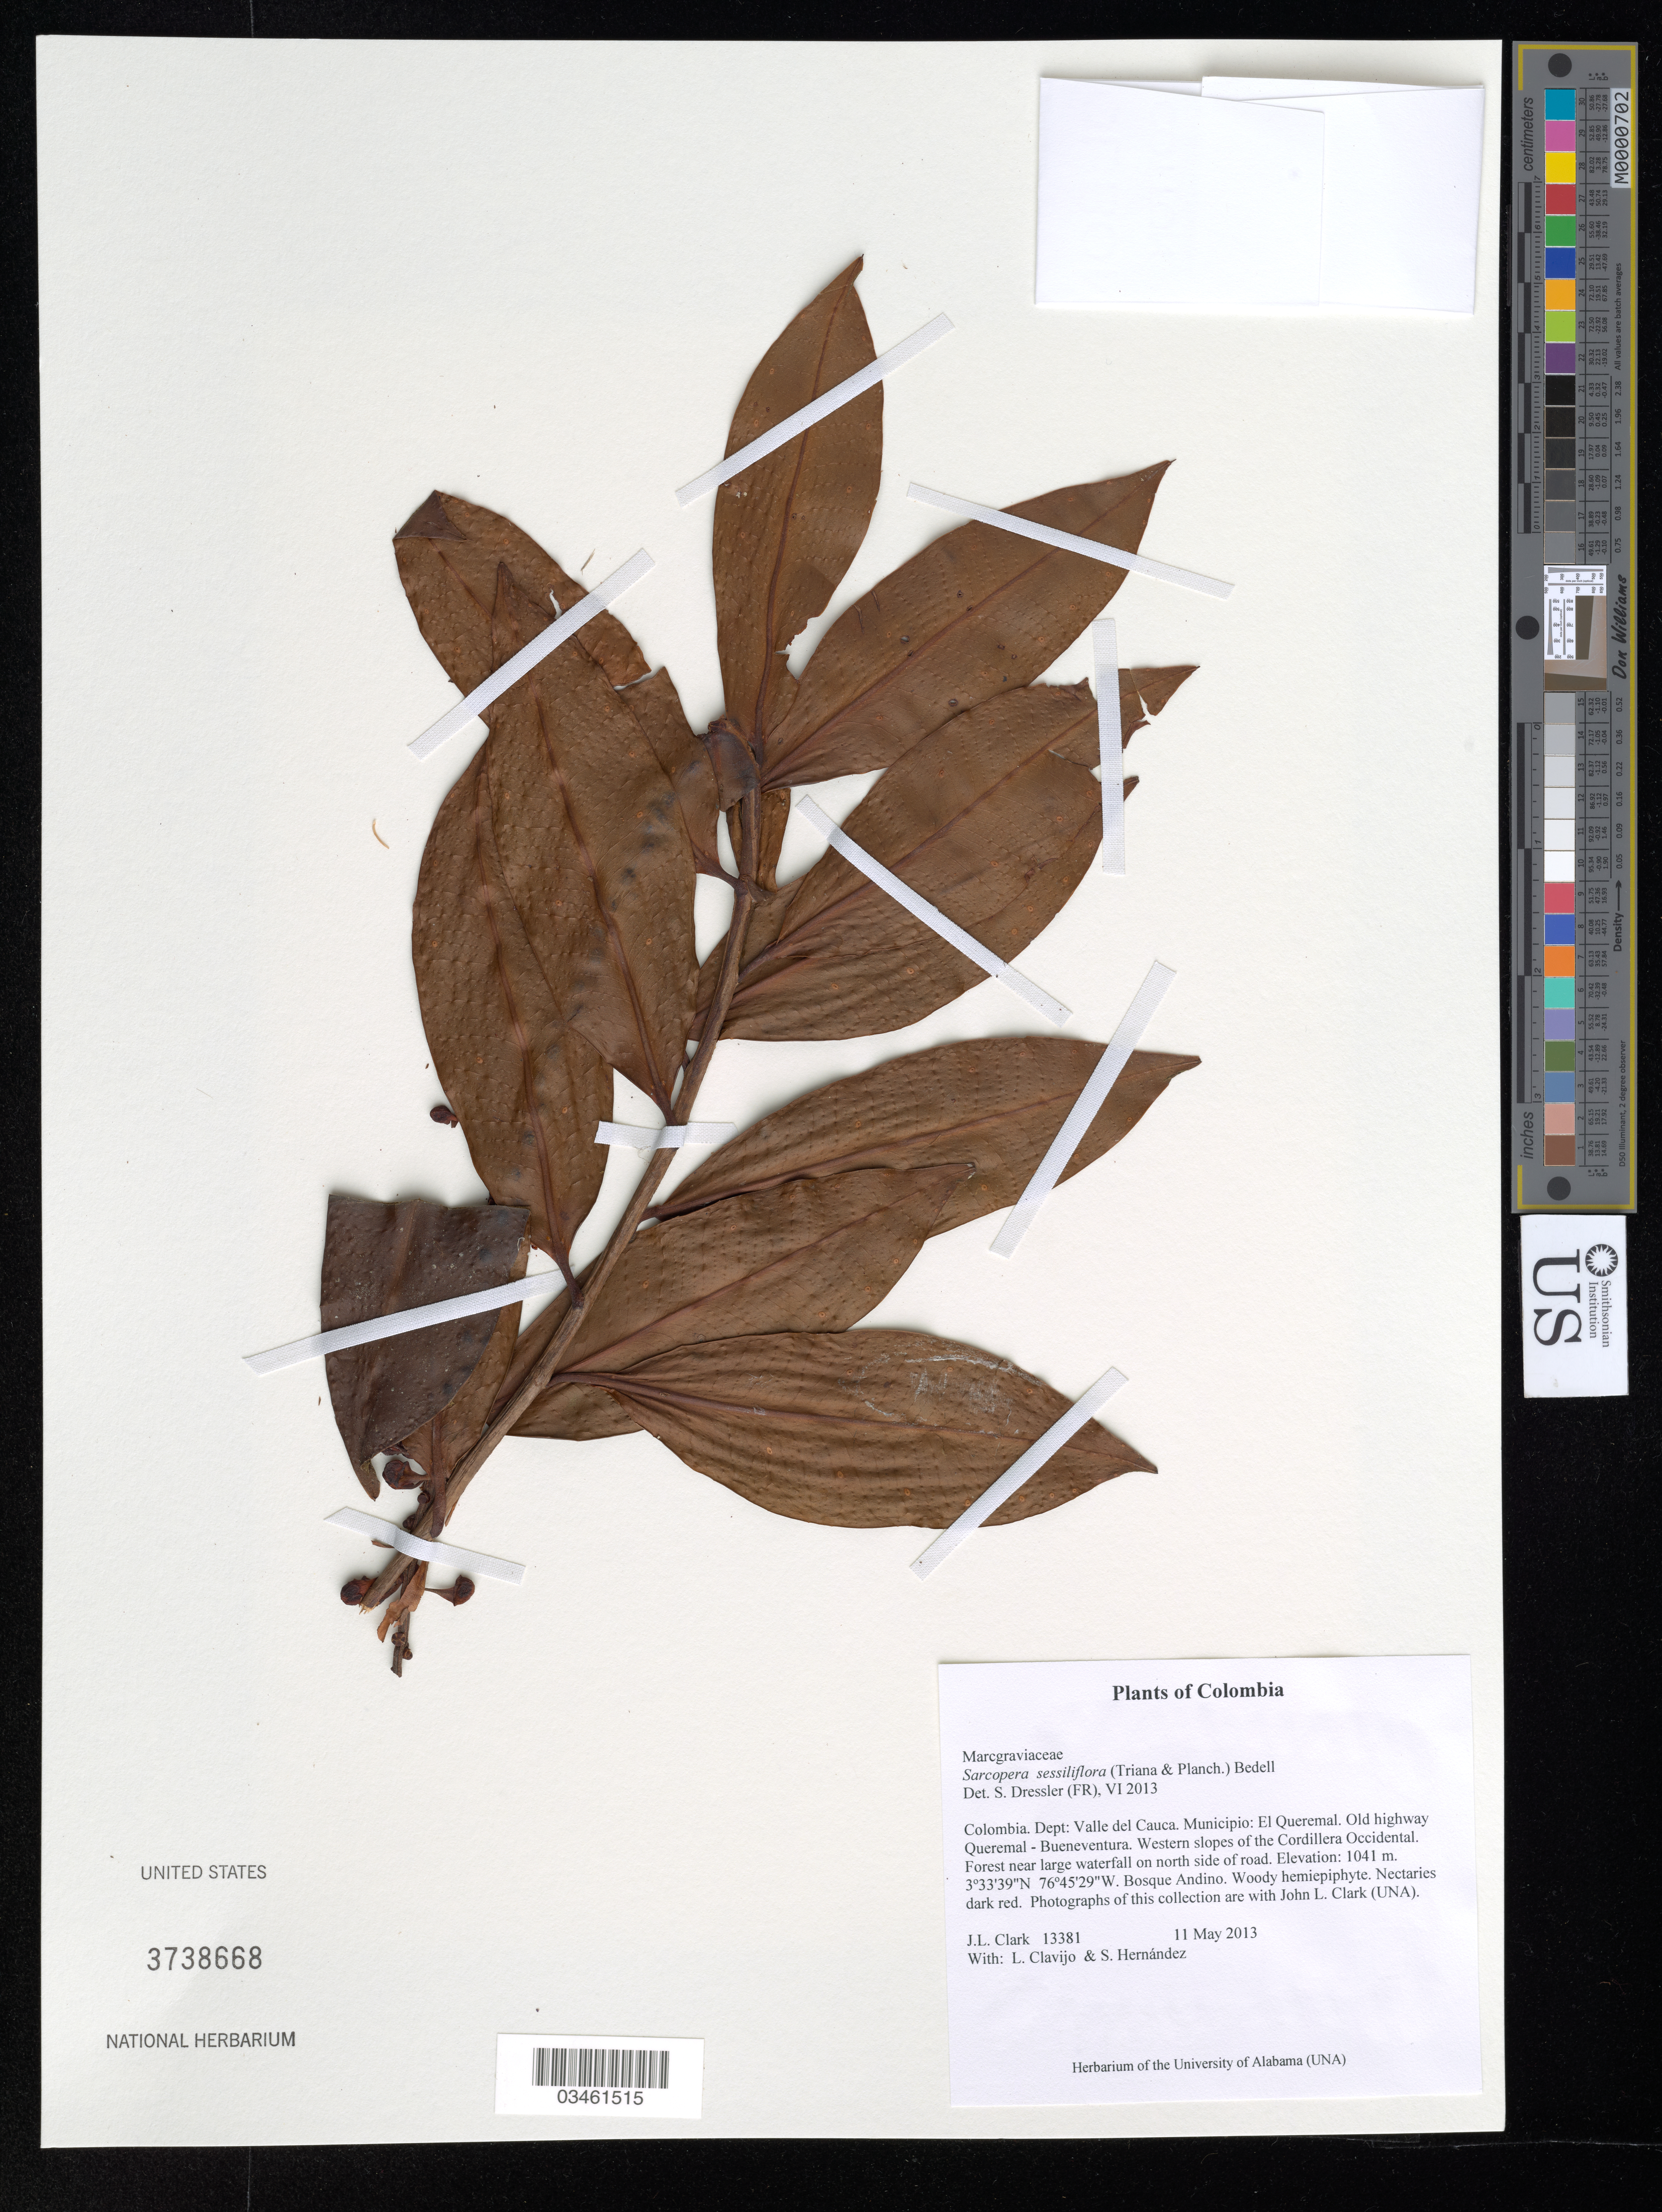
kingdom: Plantae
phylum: Tracheophyta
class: Magnoliopsida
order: Ericales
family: Marcgraviaceae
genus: Sarcopera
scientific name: Sarcopera sessiliflora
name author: (Triana & Planch.) Bedell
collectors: J. L. Clark, L. Clavijo & S. Hernández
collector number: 13381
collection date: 2013-05-11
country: Colombia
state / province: Valle del Cauca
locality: Dept: Valle del Cauca. Municipio: El Queremal. Old highway Queremal - Bueneventura. Western slopes of the Cordillera Occidental. Forest near large waterfall on north side of road.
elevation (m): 1041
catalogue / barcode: US 3738668